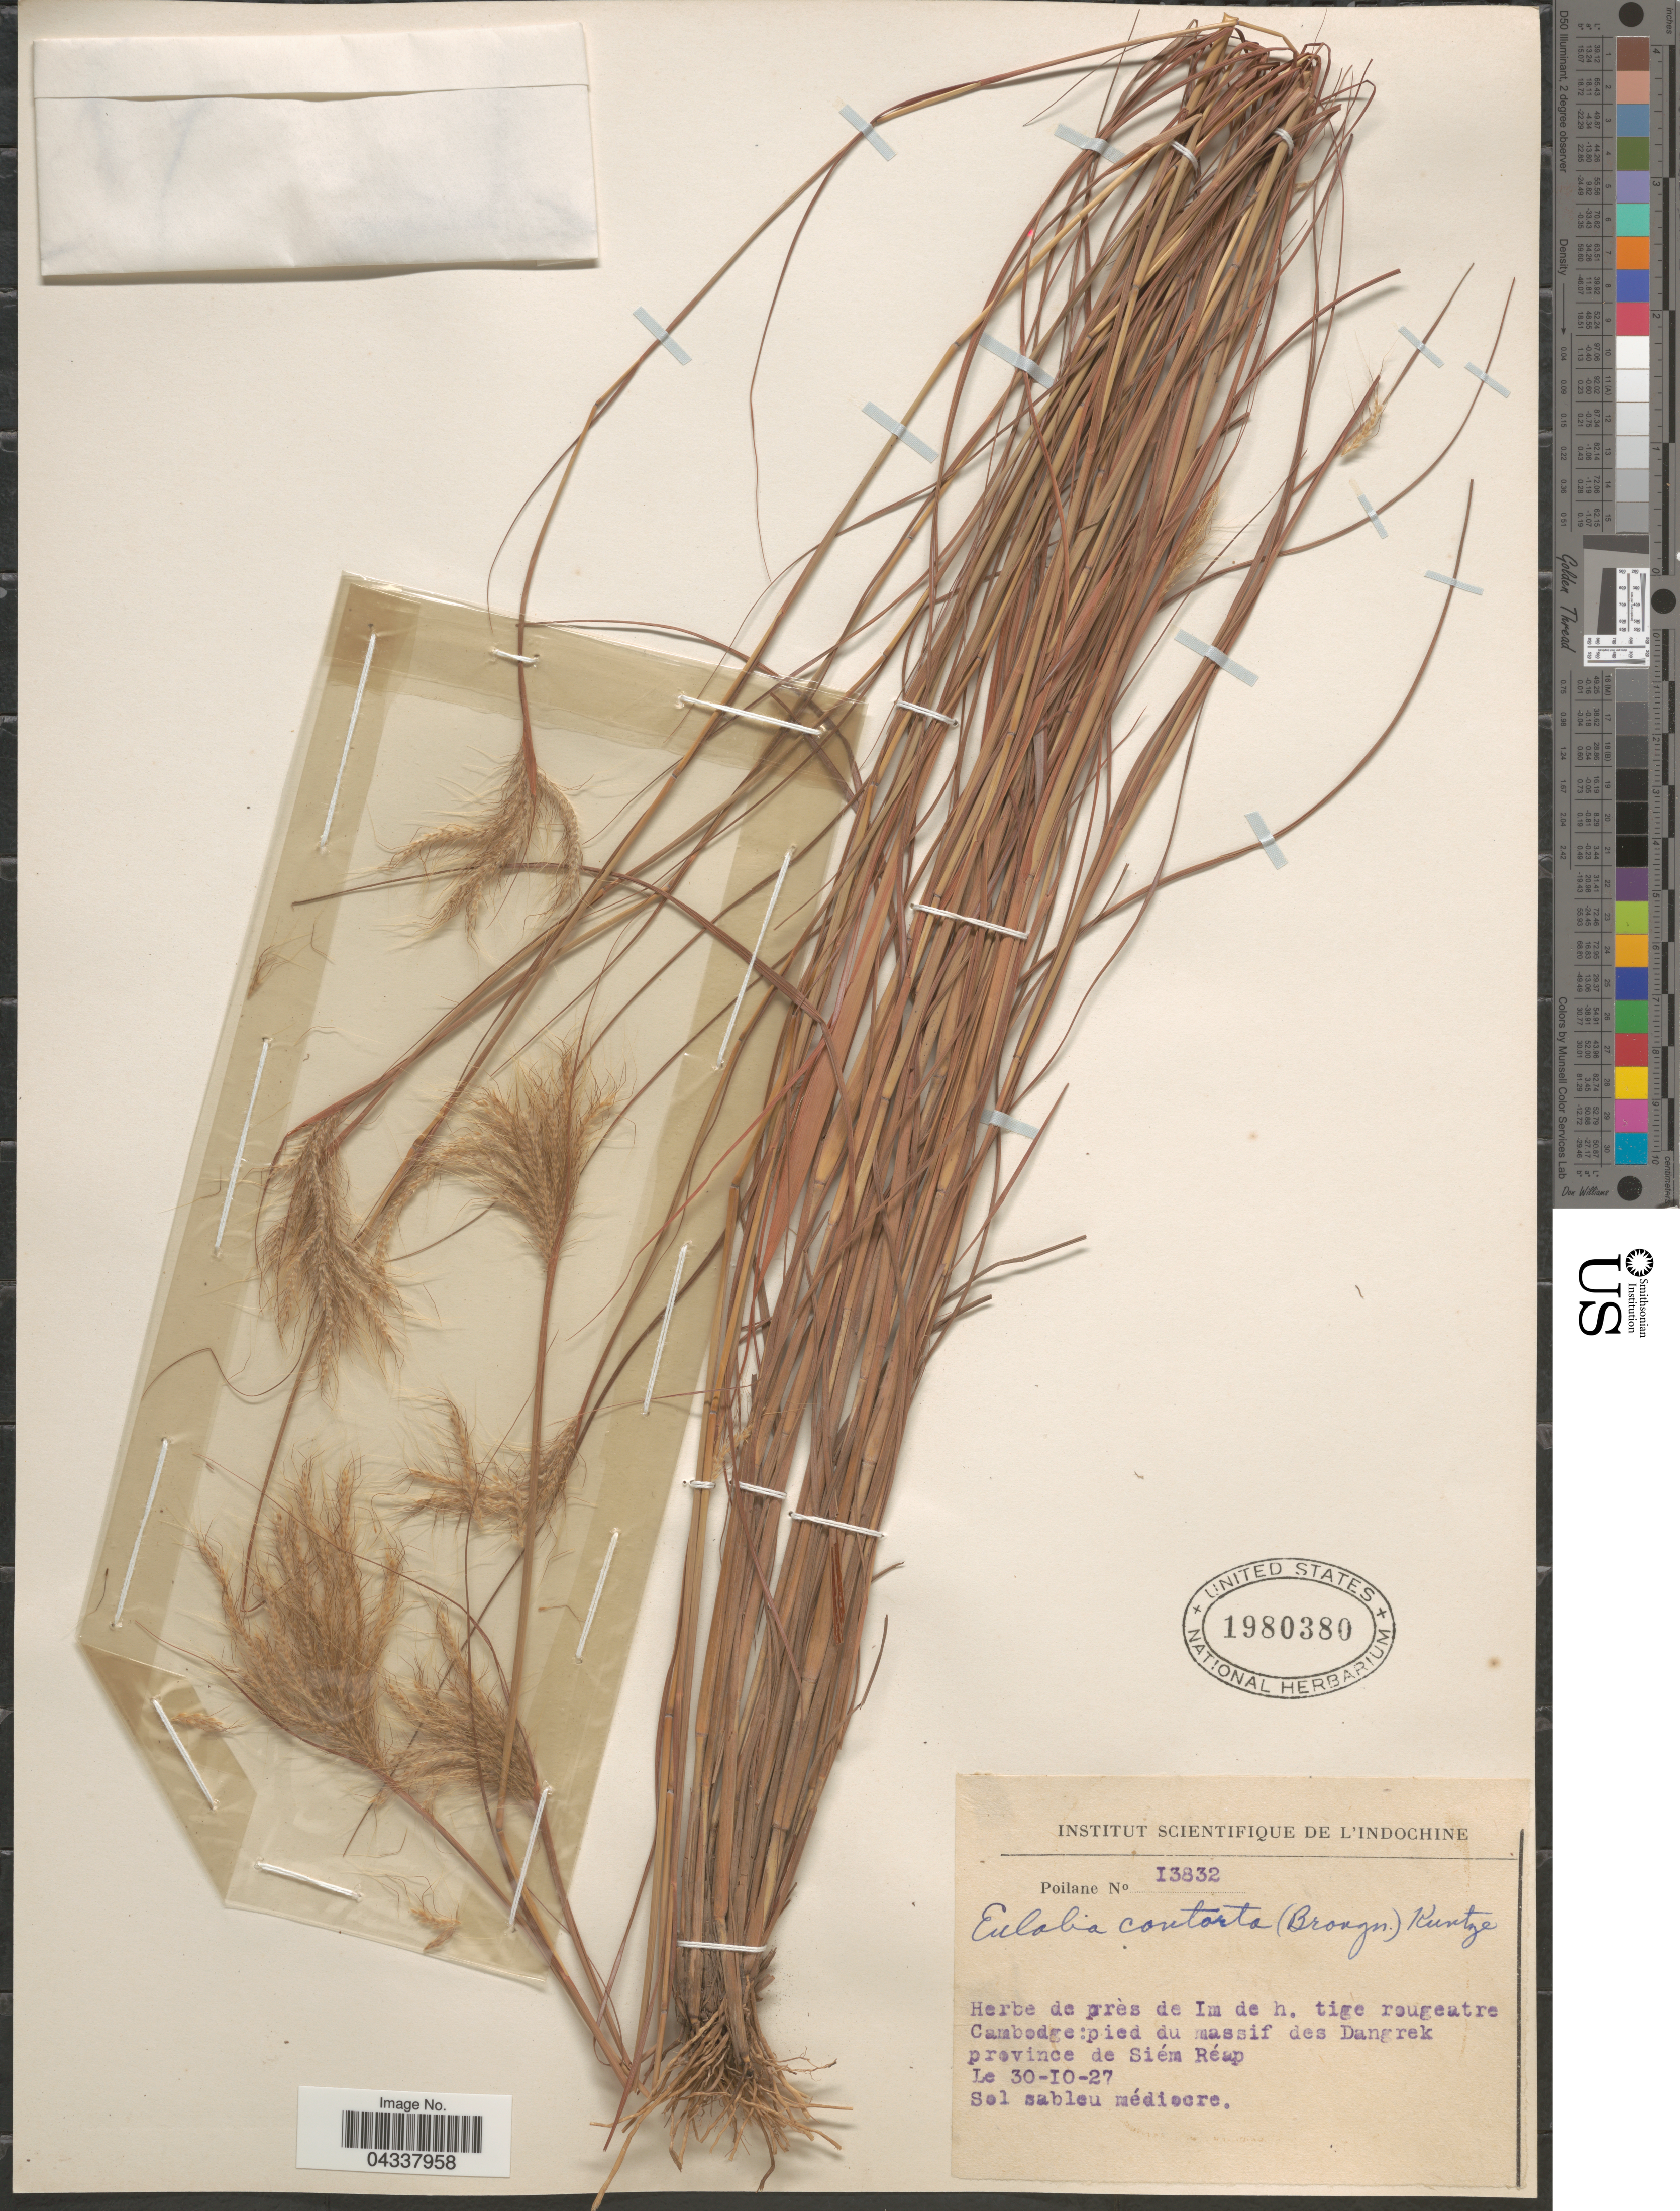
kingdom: Plantae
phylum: Tracheophyta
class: Liliopsida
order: Poales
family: Poaceae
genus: Pseudopogonatherum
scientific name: Pseudopogonatherum contortum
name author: A. Camus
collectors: Institut Scientifique de l'Indochine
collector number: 13832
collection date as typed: Transcribed d/m/y: 30/10/27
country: Cambodia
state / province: Siĕm Réab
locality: Cambodge: pied du massif des Dangrek province de Siém Réap.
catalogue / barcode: US 1980380